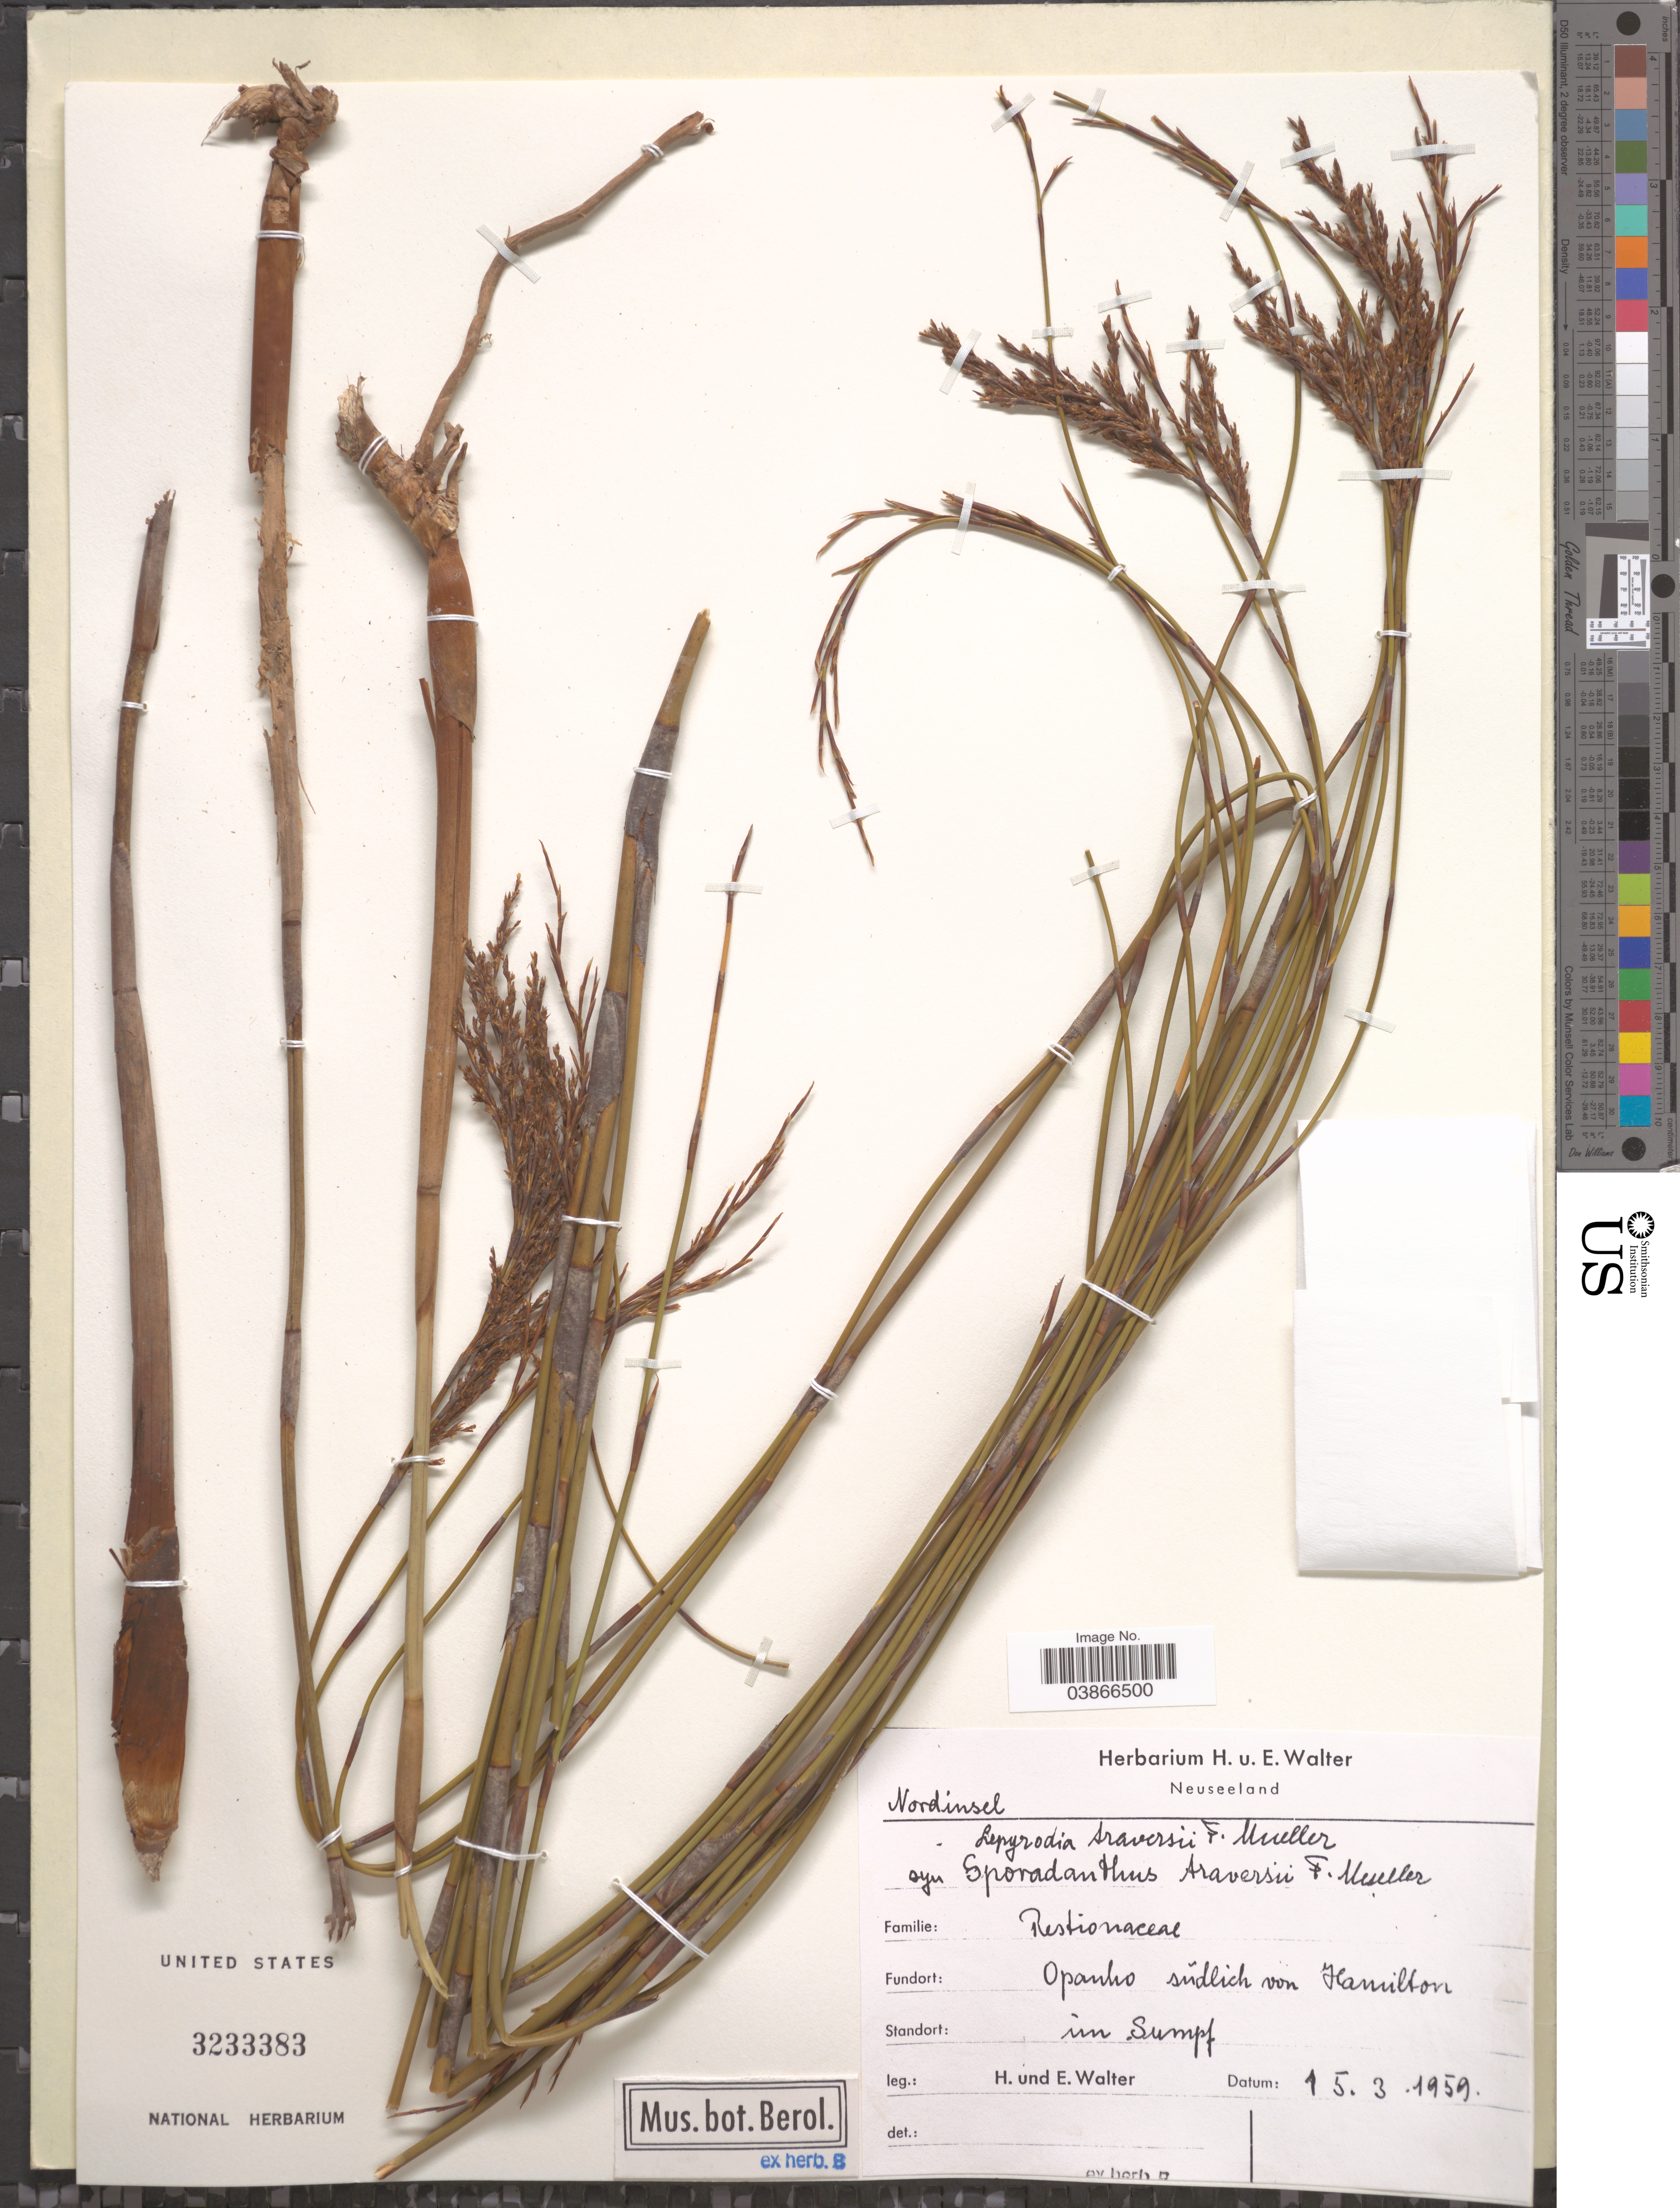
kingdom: Plantae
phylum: Tracheophyta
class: Liliopsida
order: Poales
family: Restionaceae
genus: Sporadanthus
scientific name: Sporadanthus traversii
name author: (F. Muell.) F. Muell.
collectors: H. P. H. Walter & E. Walter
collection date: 1959-03-15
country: New Zealand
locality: Opanho sŭdlich von Hamilton. Im Sumpf.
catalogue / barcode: US 3233383